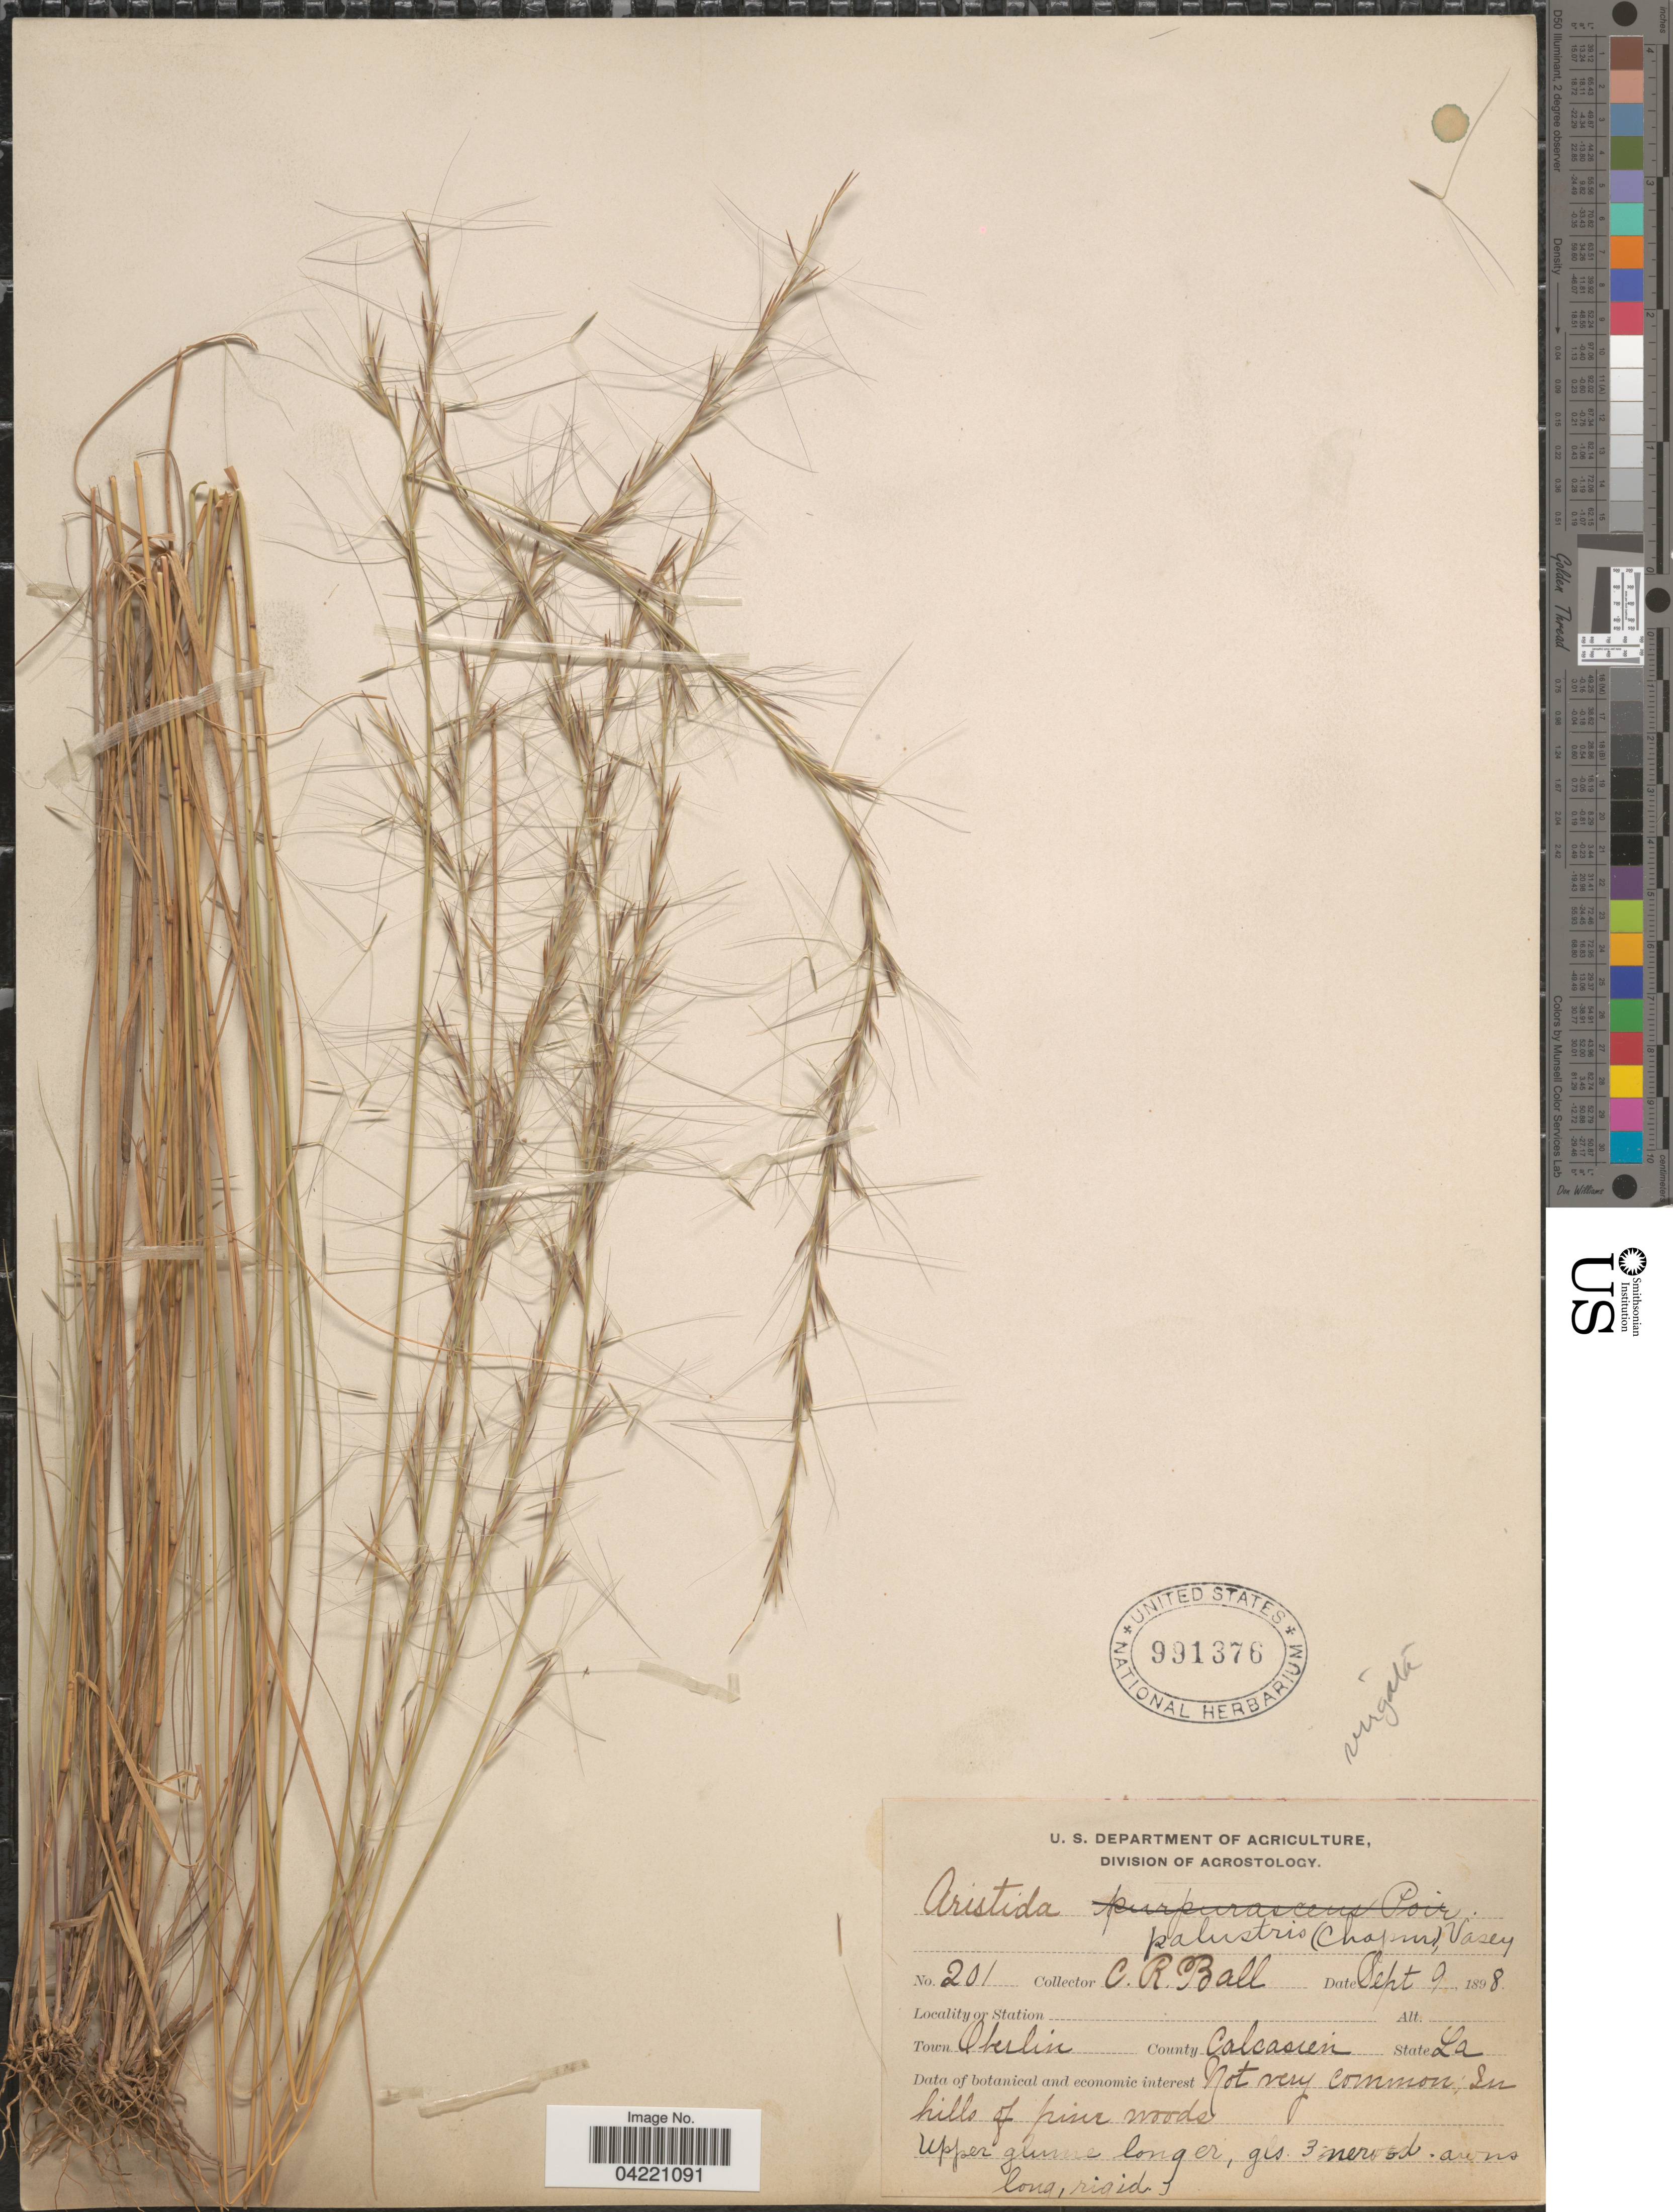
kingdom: Plantae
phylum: Tracheophyta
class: Liliopsida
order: Poales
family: Poaceae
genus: Aristida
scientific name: Aristida palustris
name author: (Chapm.) Vasey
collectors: C. R. Ball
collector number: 201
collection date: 1898-09-09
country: United States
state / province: Louisiana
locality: Town Oberlin. County Calcasieu.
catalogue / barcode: US 991376